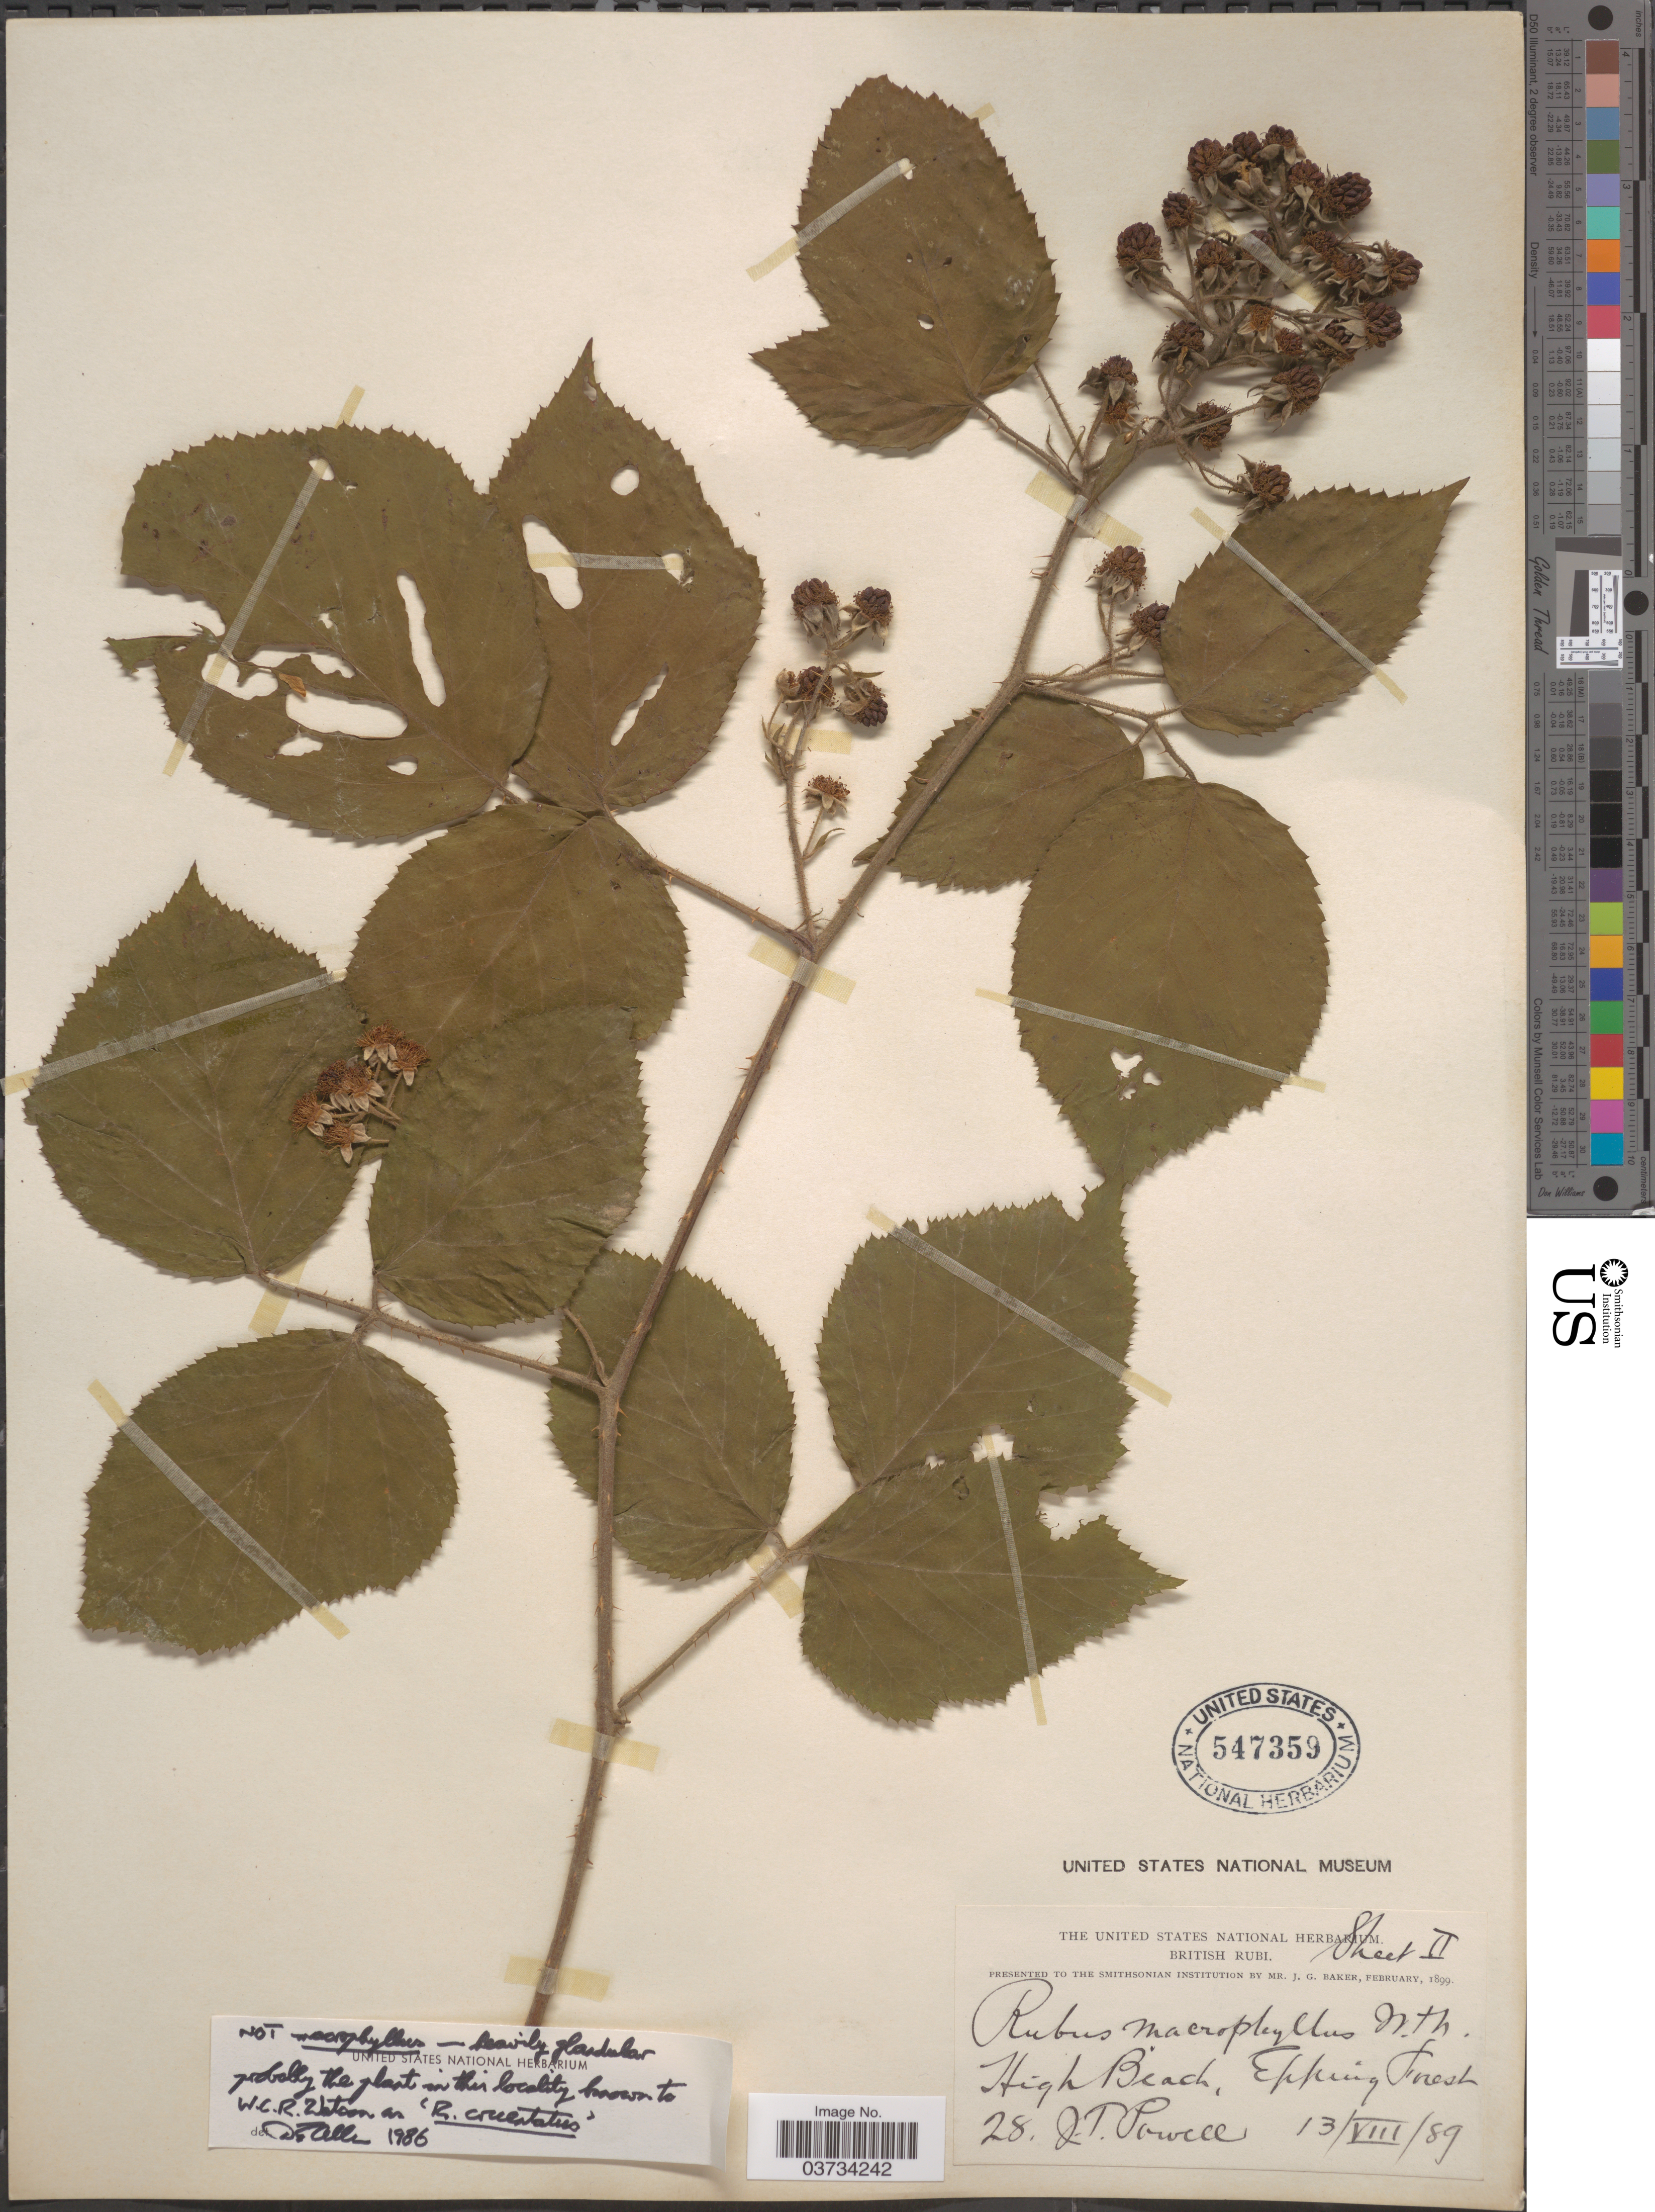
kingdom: Plantae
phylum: Tracheophyta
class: Magnoliopsida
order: Rosales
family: Rosaceae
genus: Rubus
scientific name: Rubus cruentatus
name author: P.J. Müll.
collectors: J. Powell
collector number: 28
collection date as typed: Transcribed d/m/y: 13/8/89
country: United Kingdom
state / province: England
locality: High Beach, Epping Forest.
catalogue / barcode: US 547359